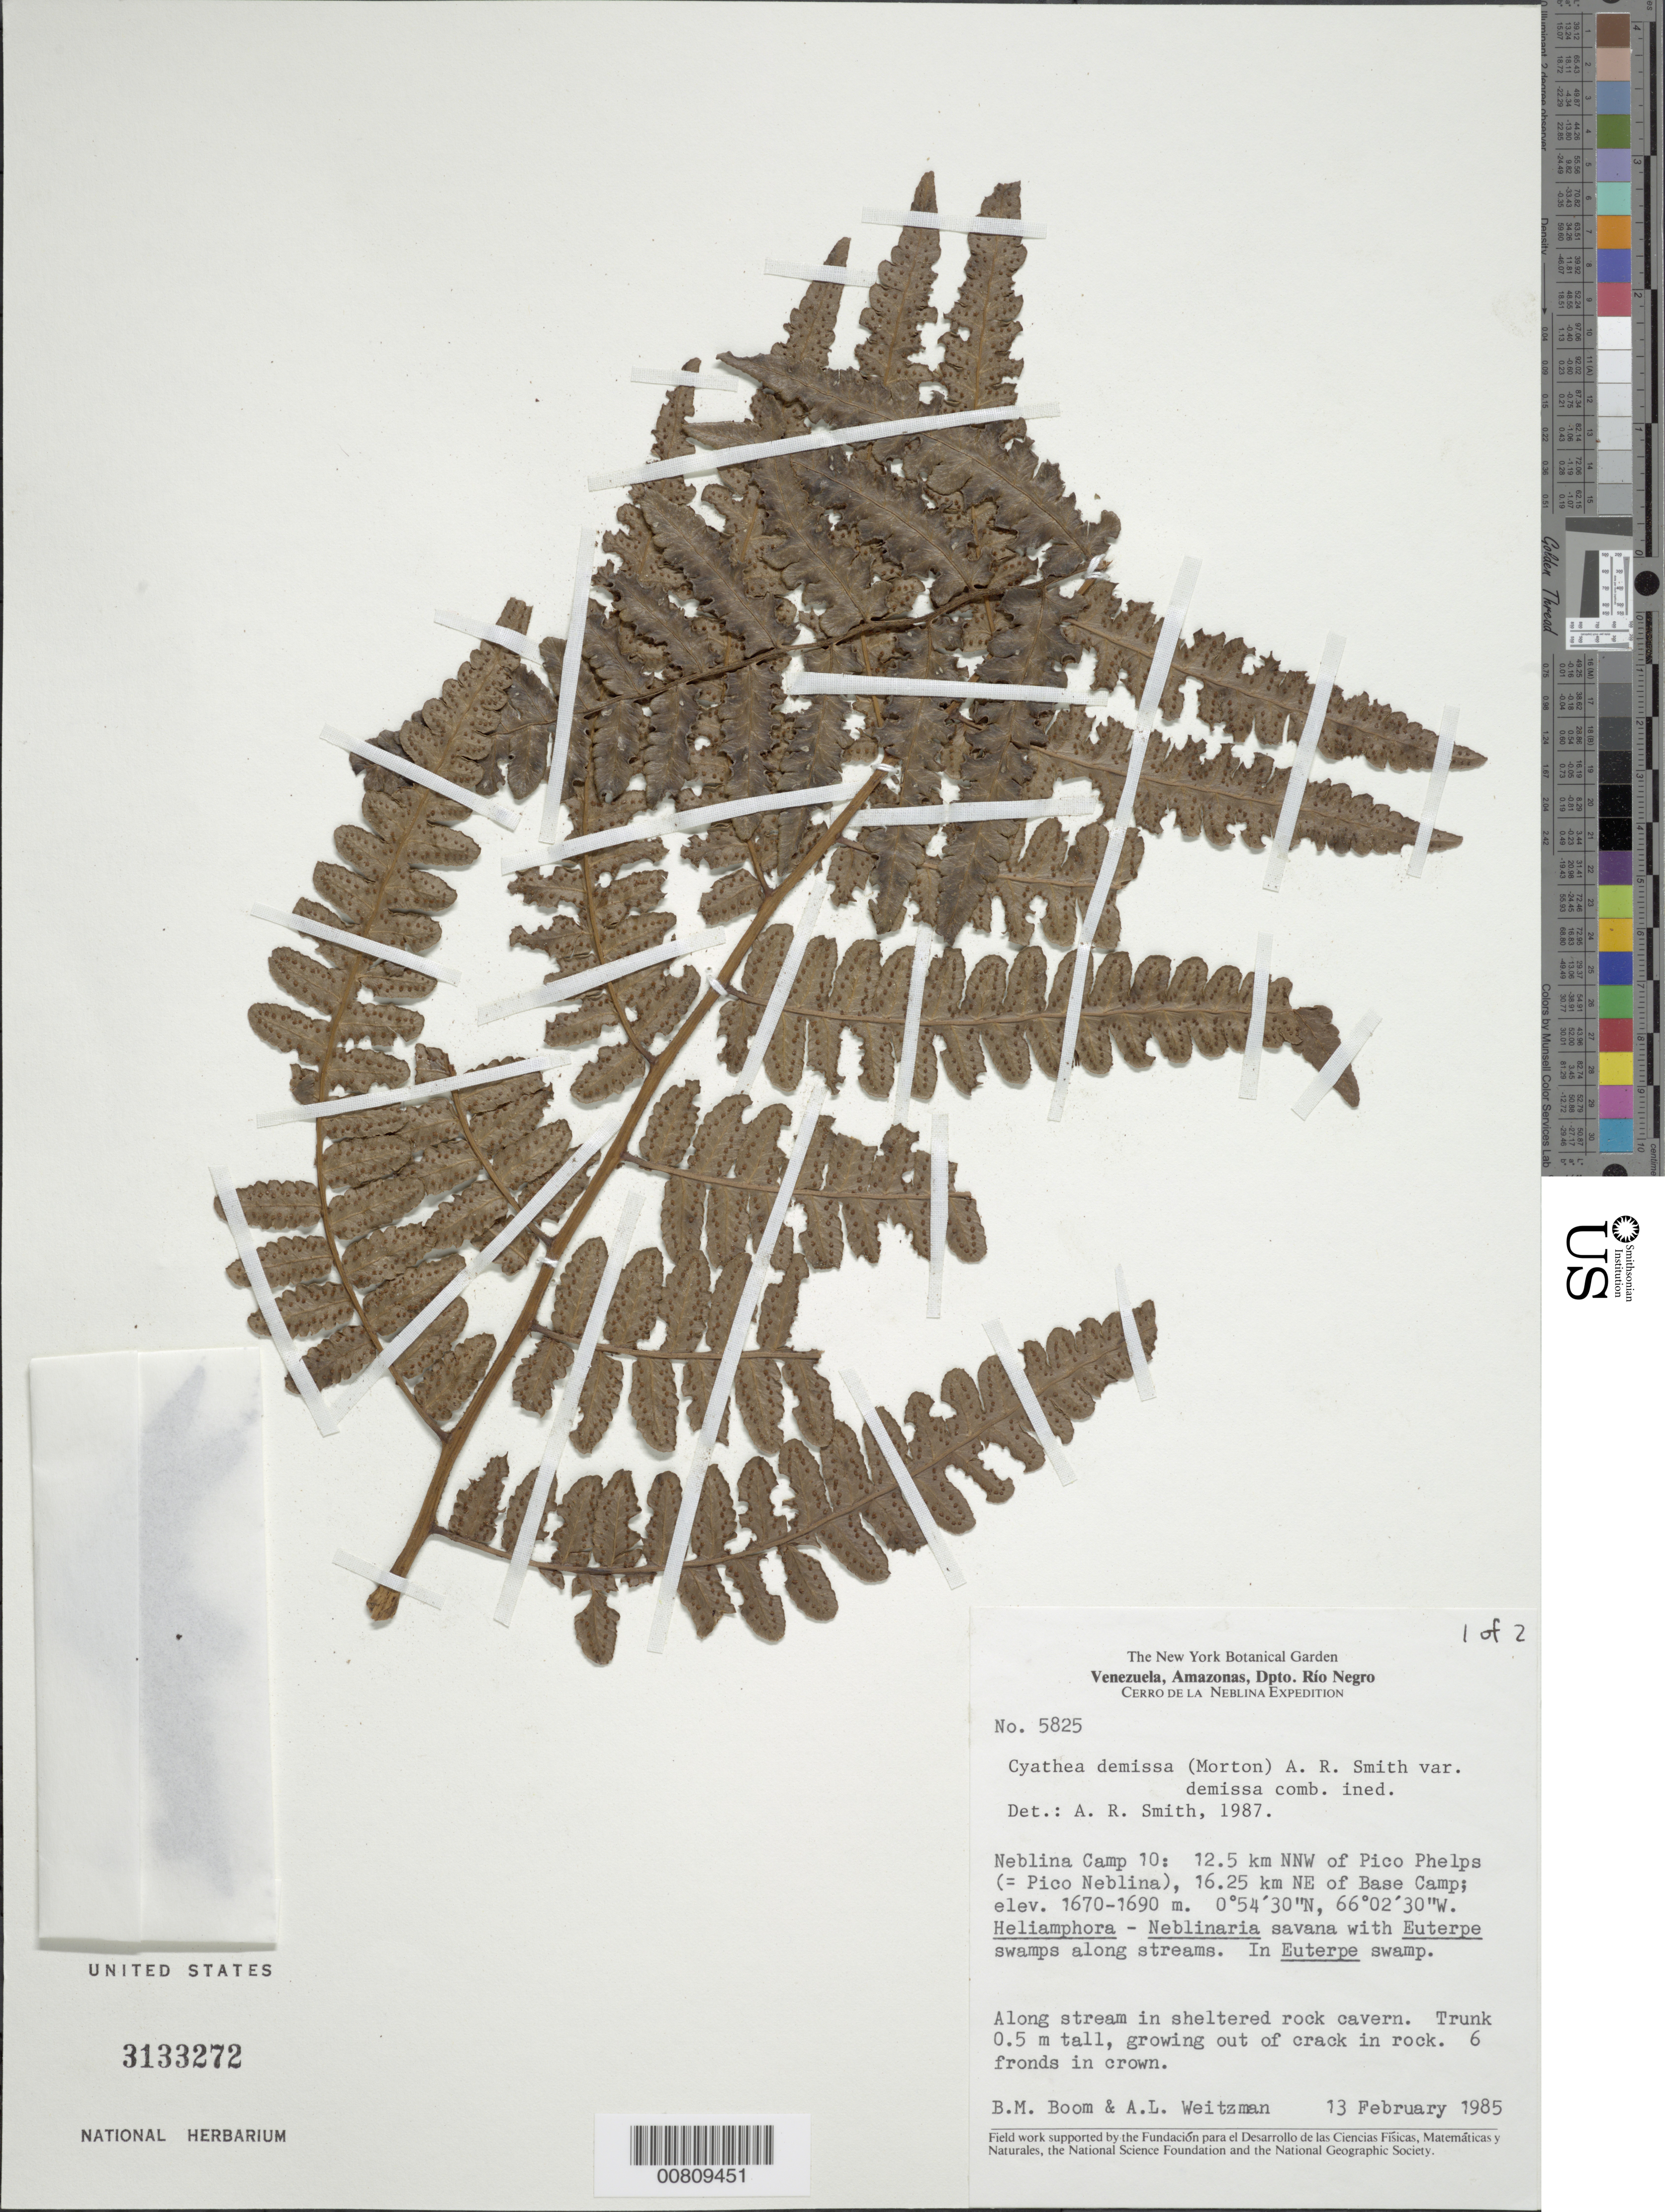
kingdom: Plantae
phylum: Tracheophyta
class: Polypodiopsida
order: Cyatheales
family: Cyatheaceae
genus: Cyathea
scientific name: Cyathea demissa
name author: (C.V. Morton) A.R. Sm. ex Lellinger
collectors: B. M. Boom, A. L. Weitzman & W. R. Buck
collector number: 5825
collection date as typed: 13-Feb-85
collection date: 1985-02-13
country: Venezuela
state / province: Amazonas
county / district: Río Negro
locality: Neblina Camp 10. 12.5 km NNW of Pico Phelps (=Pico Neblina),16.25 km NE of Base Camp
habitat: Heliamphora-Neblinaria savanna with Euterpe swamps along streams; along stream in sheltered rock cavern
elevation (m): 1670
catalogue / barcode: US 3133272